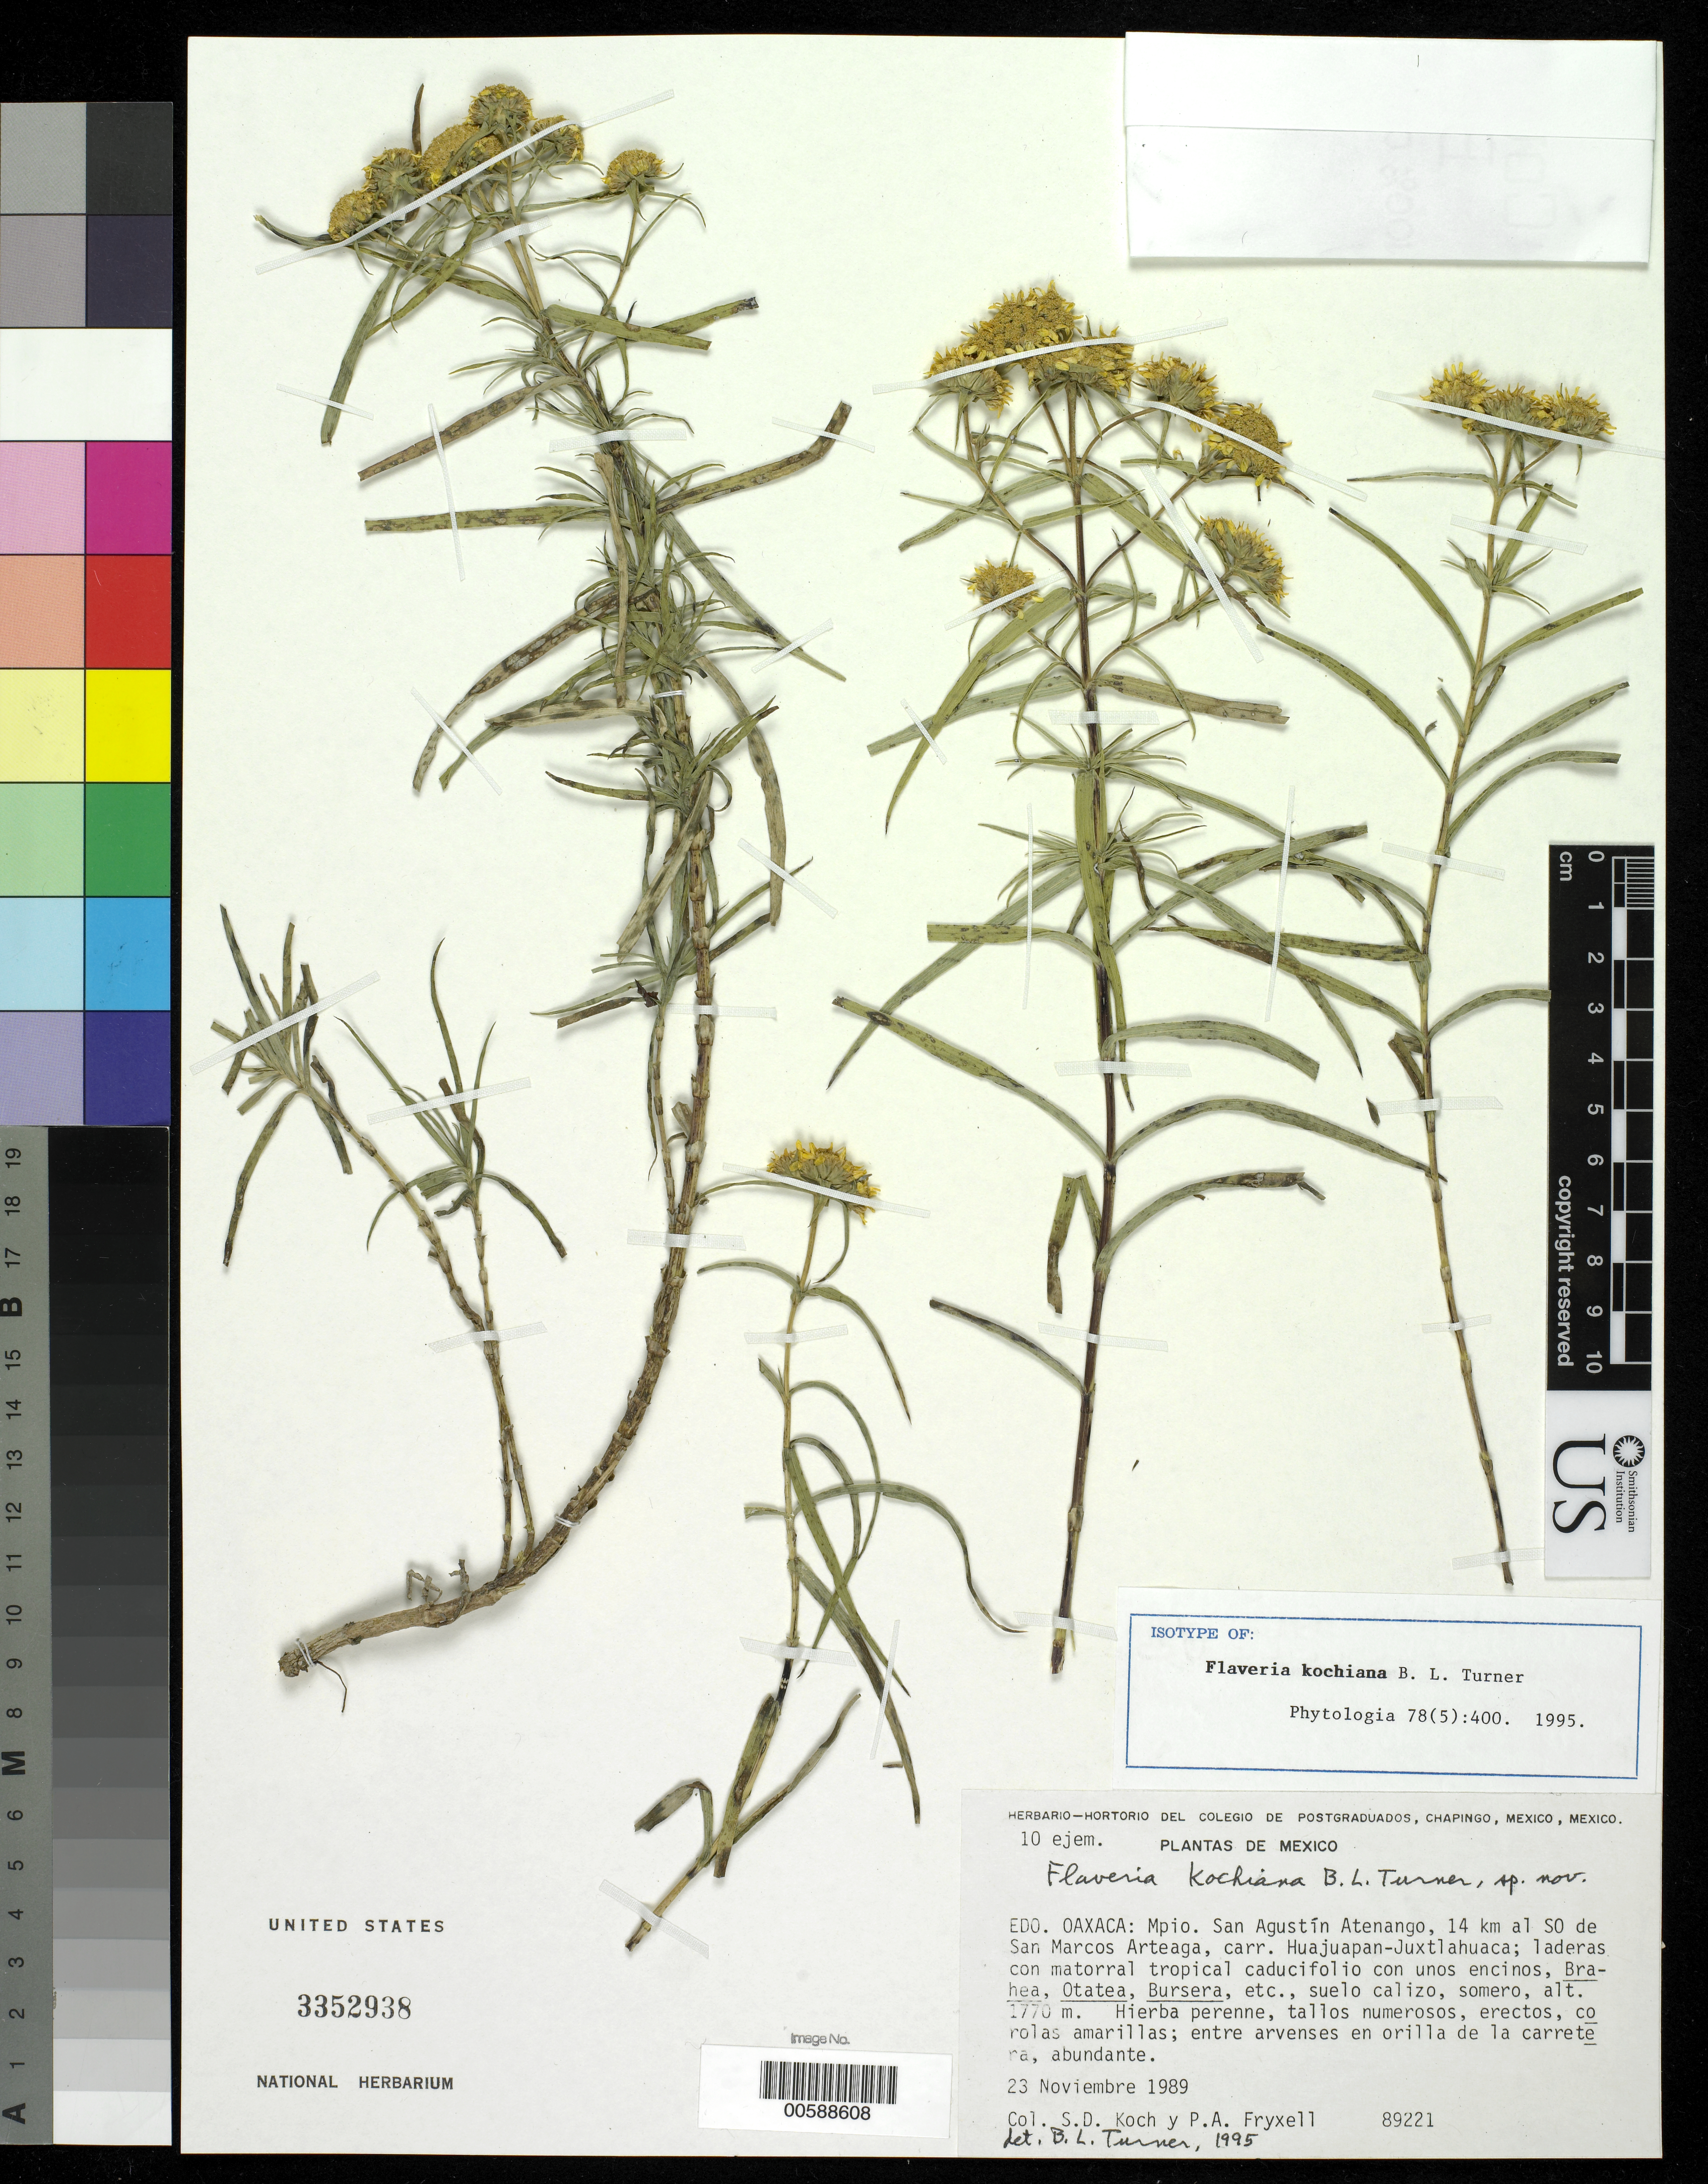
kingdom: Plantae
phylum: Tracheophyta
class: Magnoliopsida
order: Asterales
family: Asteraceae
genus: Flaveria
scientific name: Flaveria kochiana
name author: B.L. Turner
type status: Isotype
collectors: S. D. Koch & P. A. Fryxell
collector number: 89221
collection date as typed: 23 Nov 1989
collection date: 1989-11-23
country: Mexico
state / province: Oaxaca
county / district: San Augustin Atenango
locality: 14 km al SO de San Marcos Arteaga, Carr. Huajuapan - Juxtlahuaca. [14 km SW of San Marcos Arteaga, Huajuapan - Juxtlahuaca Hwy.]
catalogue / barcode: US 3352938